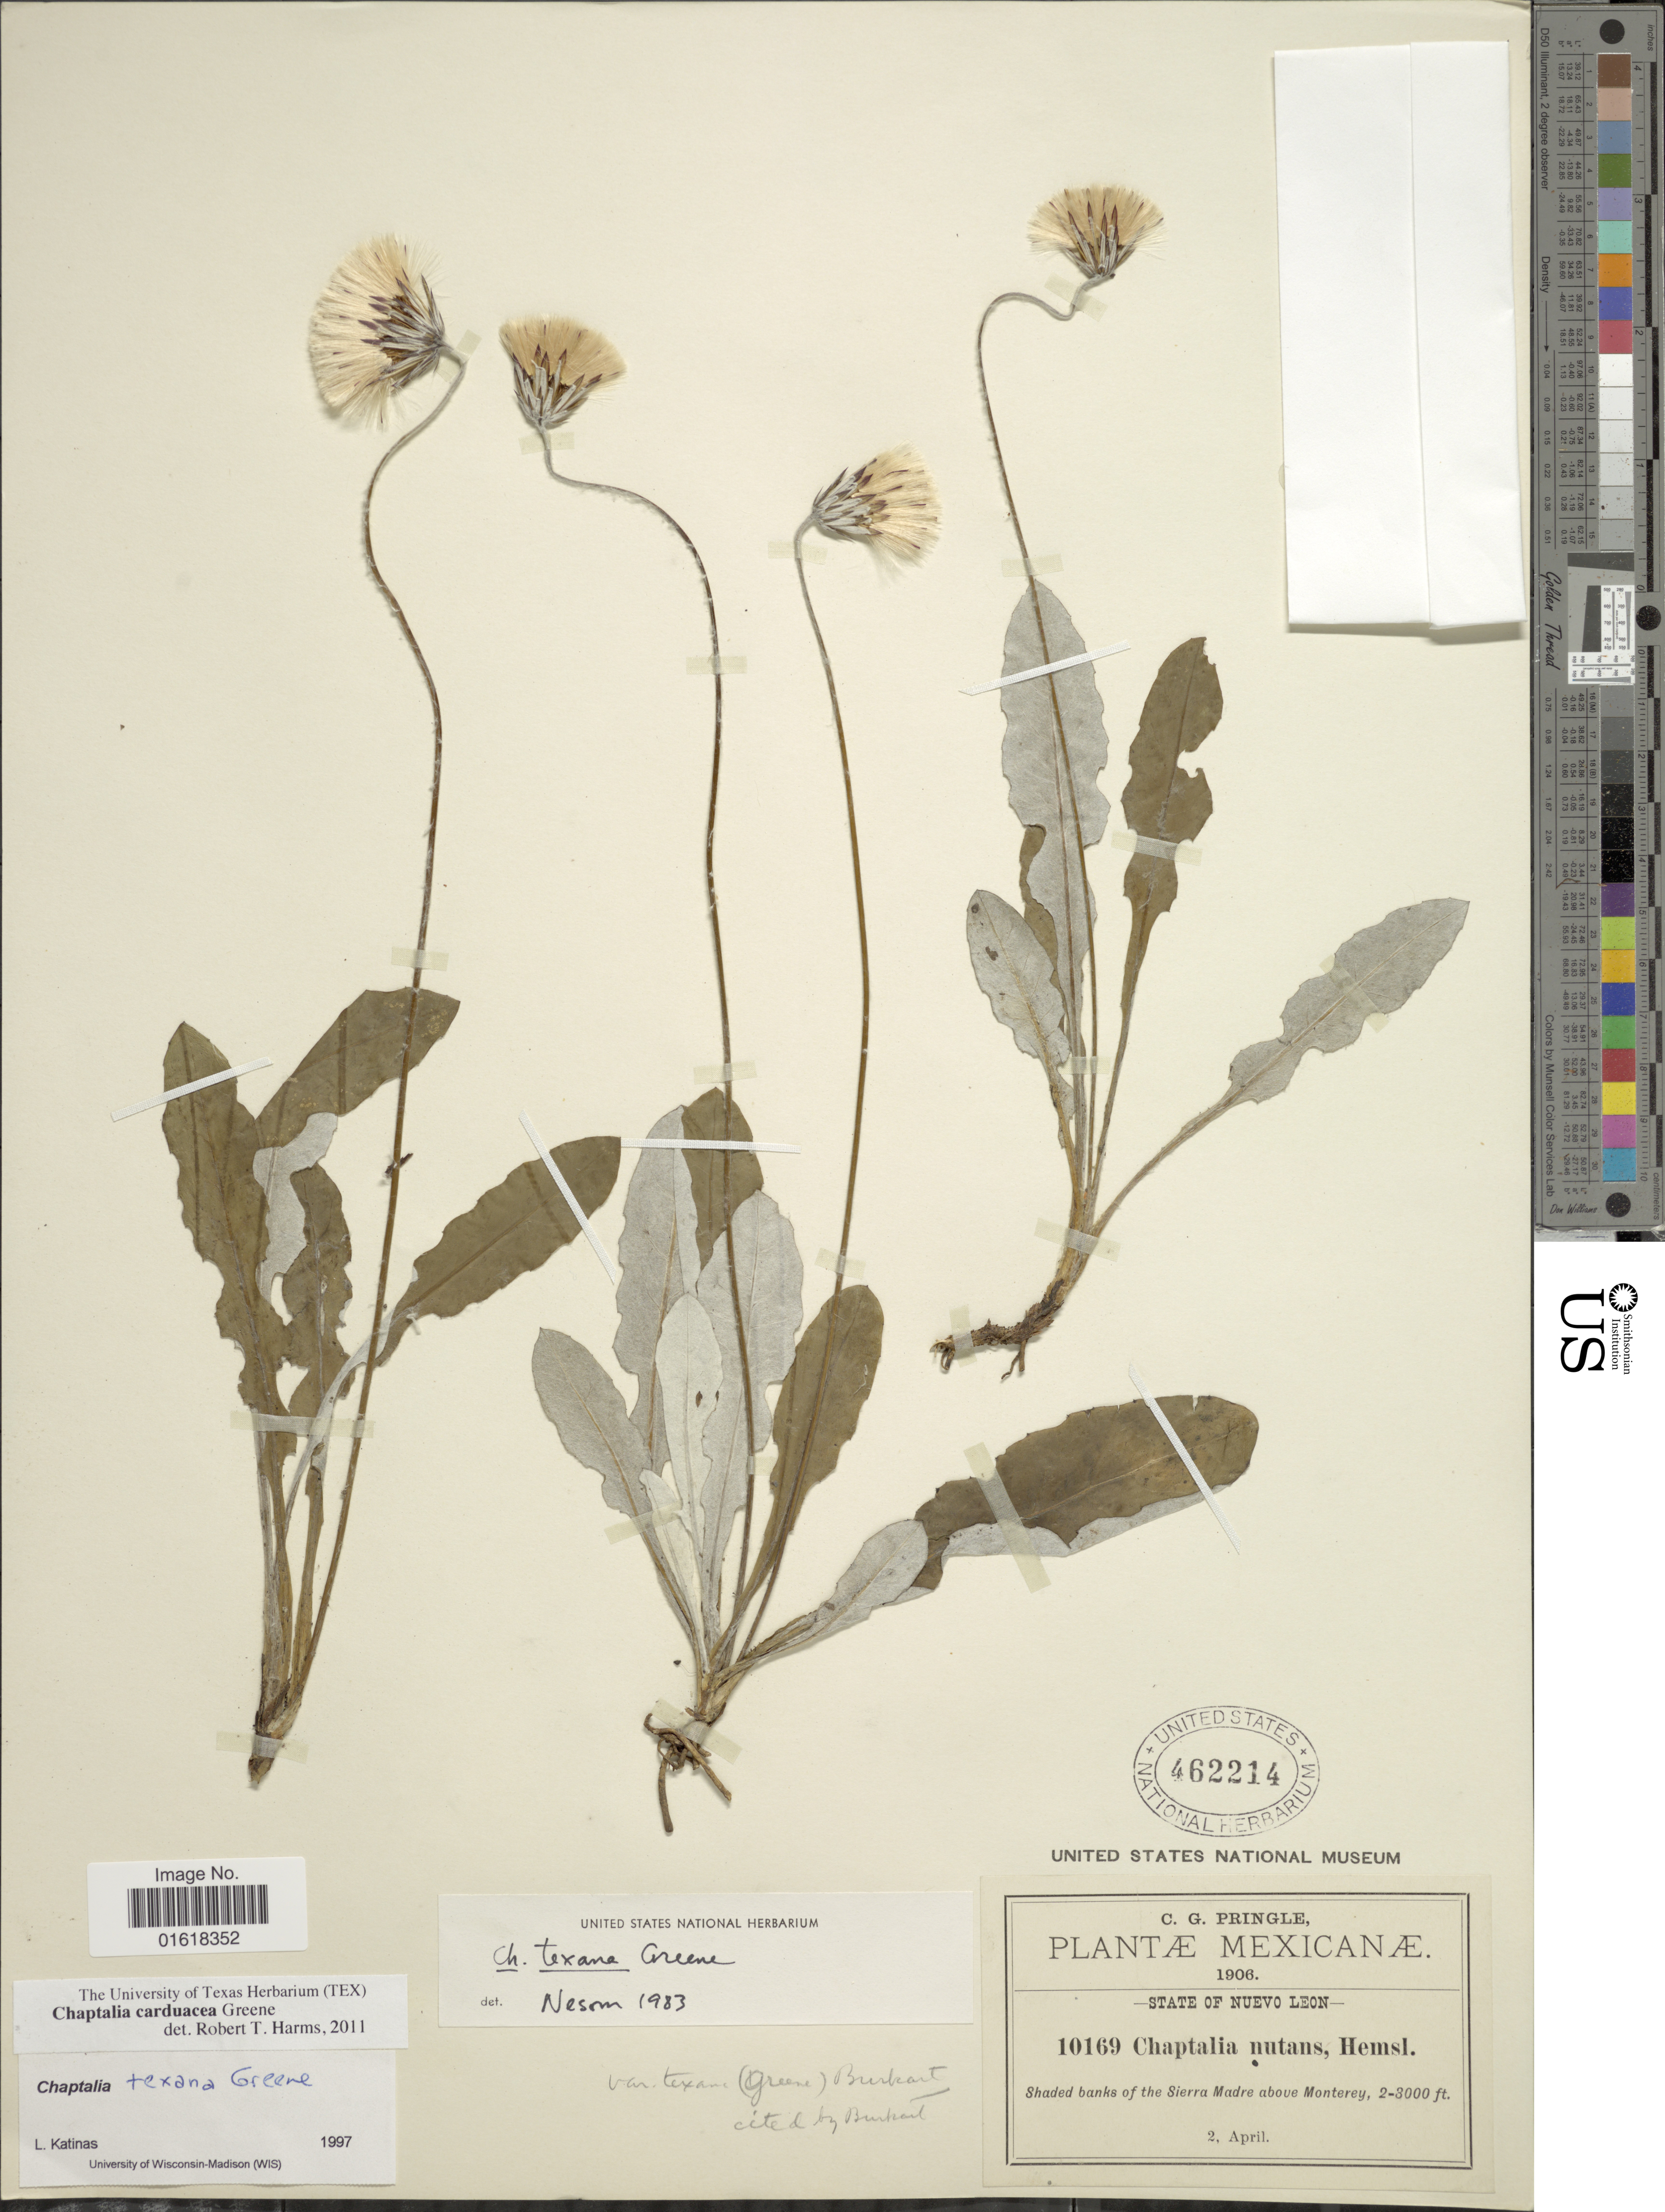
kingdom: Plantae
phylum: Tracheophyta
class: Magnoliopsida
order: Asterales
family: Asteraceae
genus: Chaptalia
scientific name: Chaptalia texana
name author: Greene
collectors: C. G. Pringle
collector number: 10169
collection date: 1906-04-02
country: Mexico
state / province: Nuevo León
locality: Shaded banks of the Sierra Madre above Monterey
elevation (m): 610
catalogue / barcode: US 462214